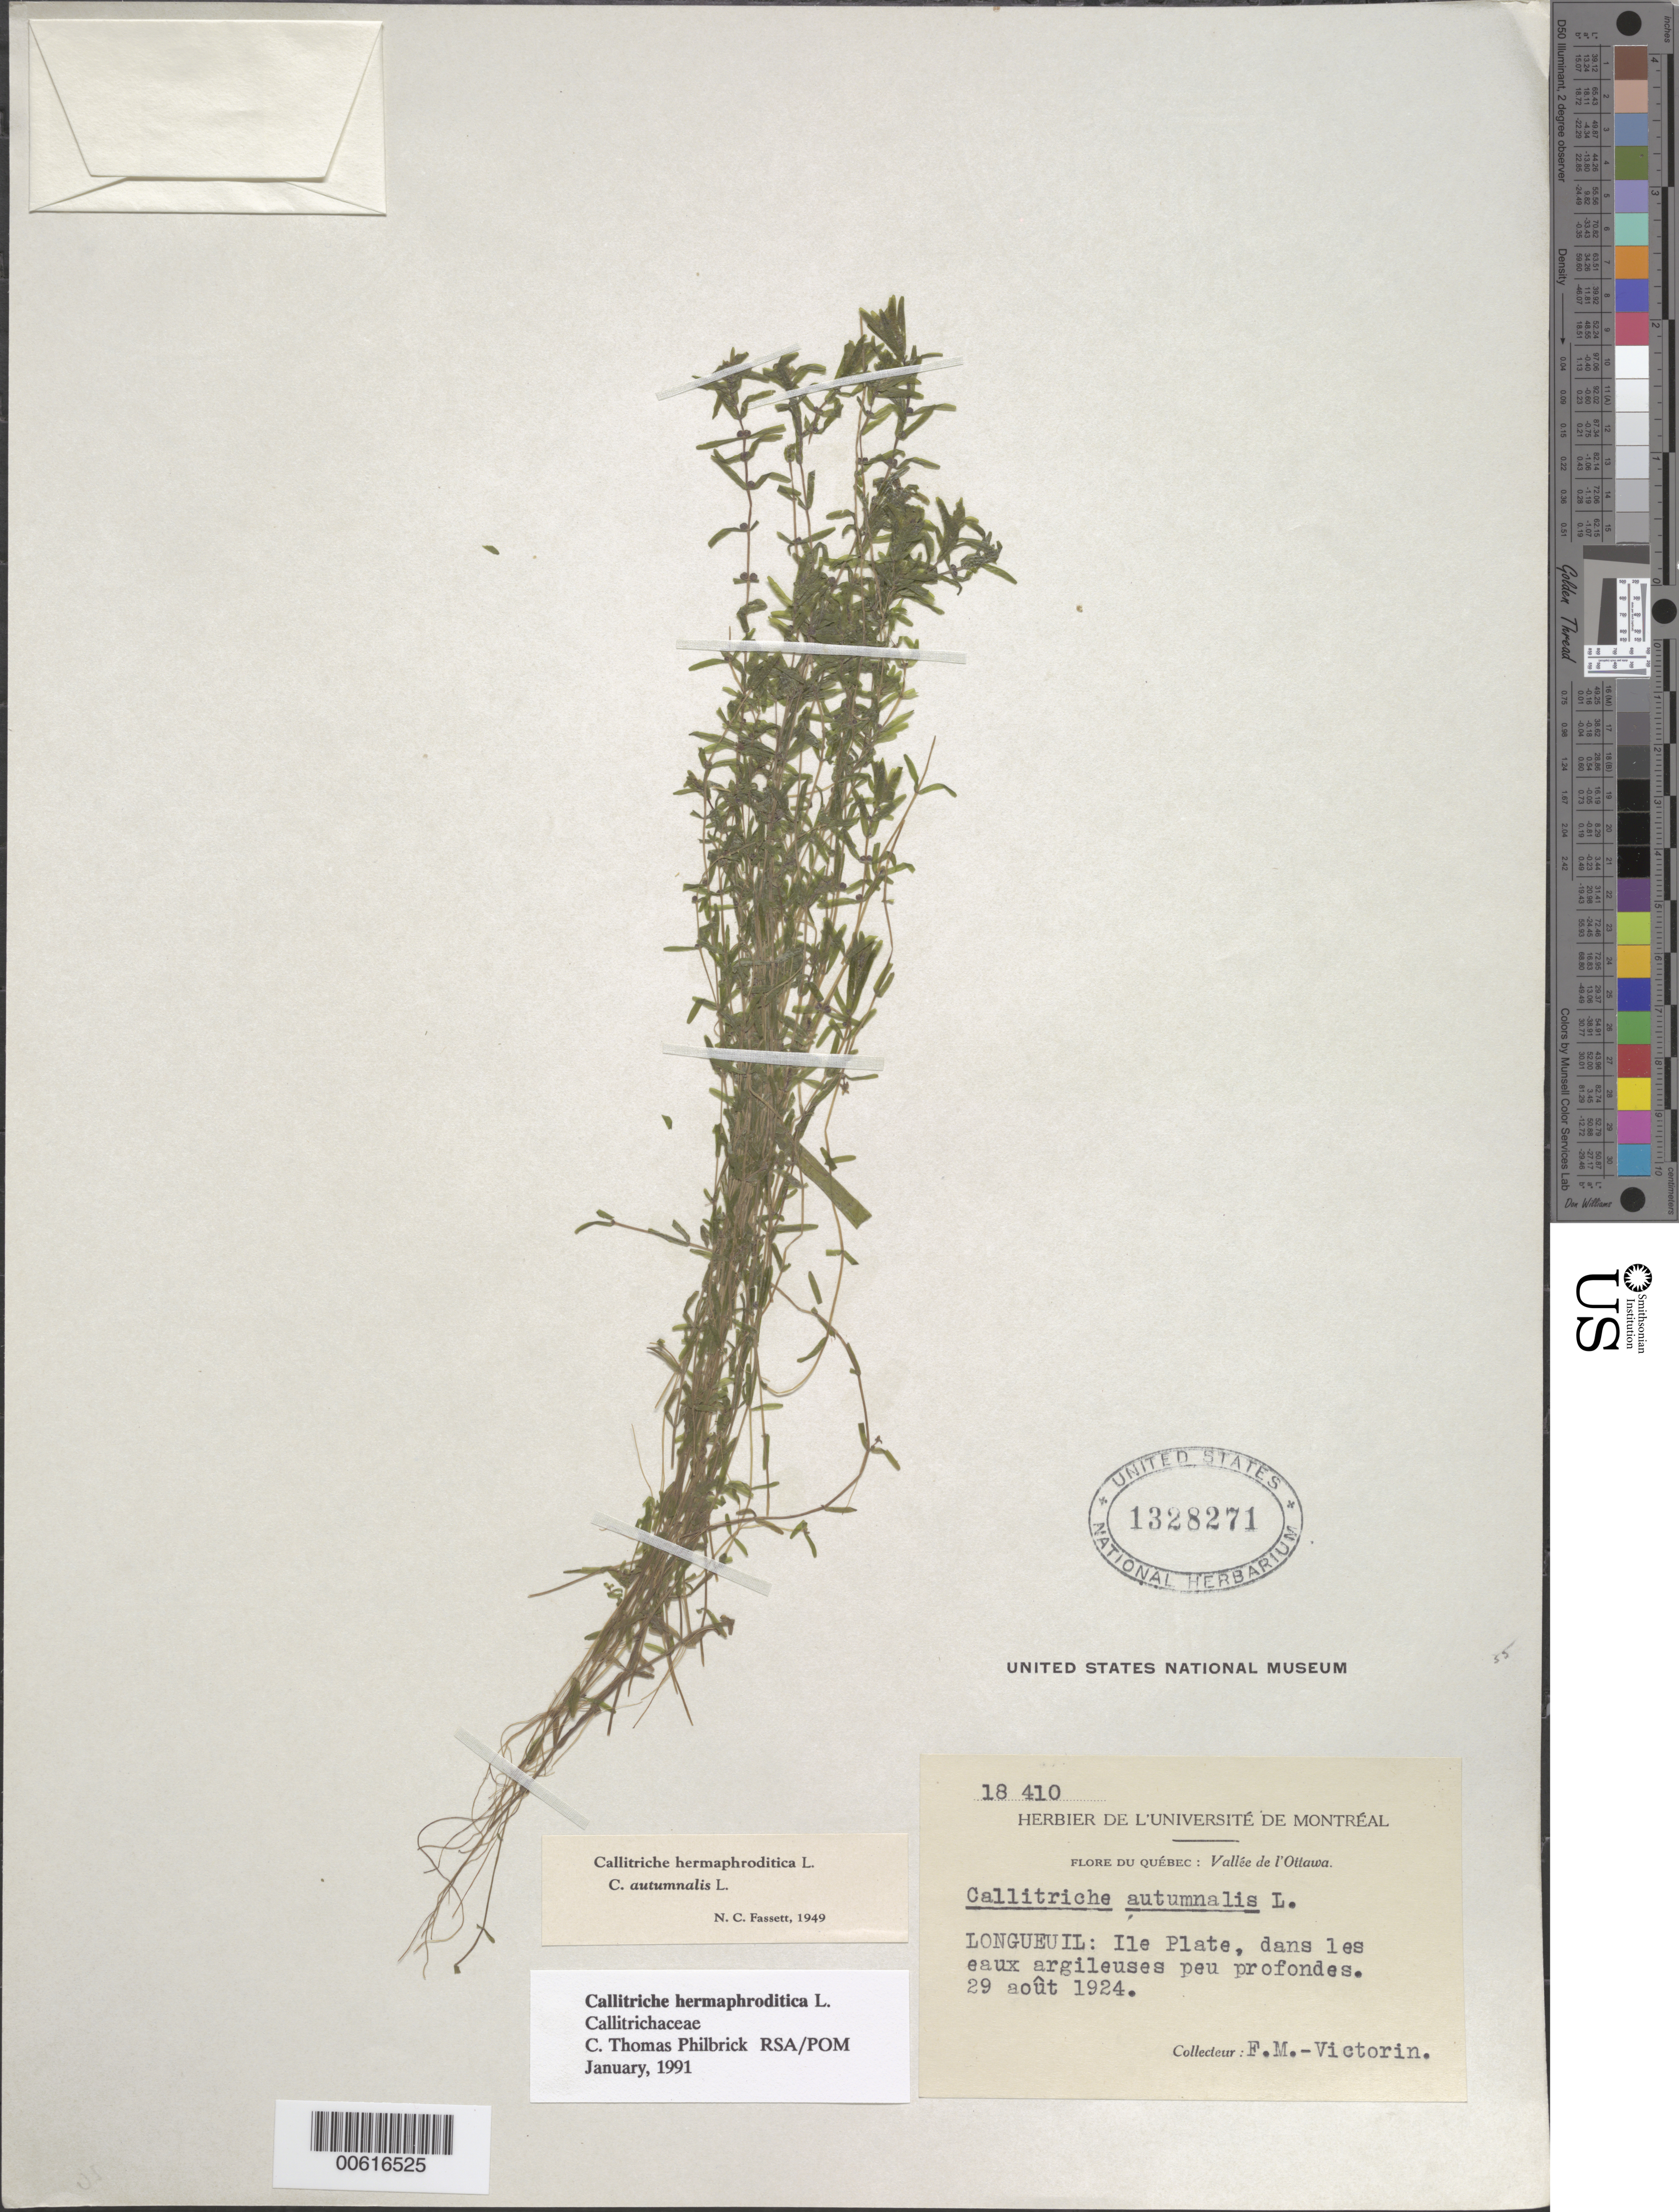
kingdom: Plantae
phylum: Tracheophyta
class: Magnoliopsida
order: Lamiales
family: Plantaginaceae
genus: Callitriche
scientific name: Callitriche hermaphroditica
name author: L.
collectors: Fr. Marie-Victorin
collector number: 18410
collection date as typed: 29 Aug 1924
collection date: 1924-08-29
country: Canada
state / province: Quebec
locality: Vallee de l'Otrawa, Longueuil, Ile Plate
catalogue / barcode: US 1328271